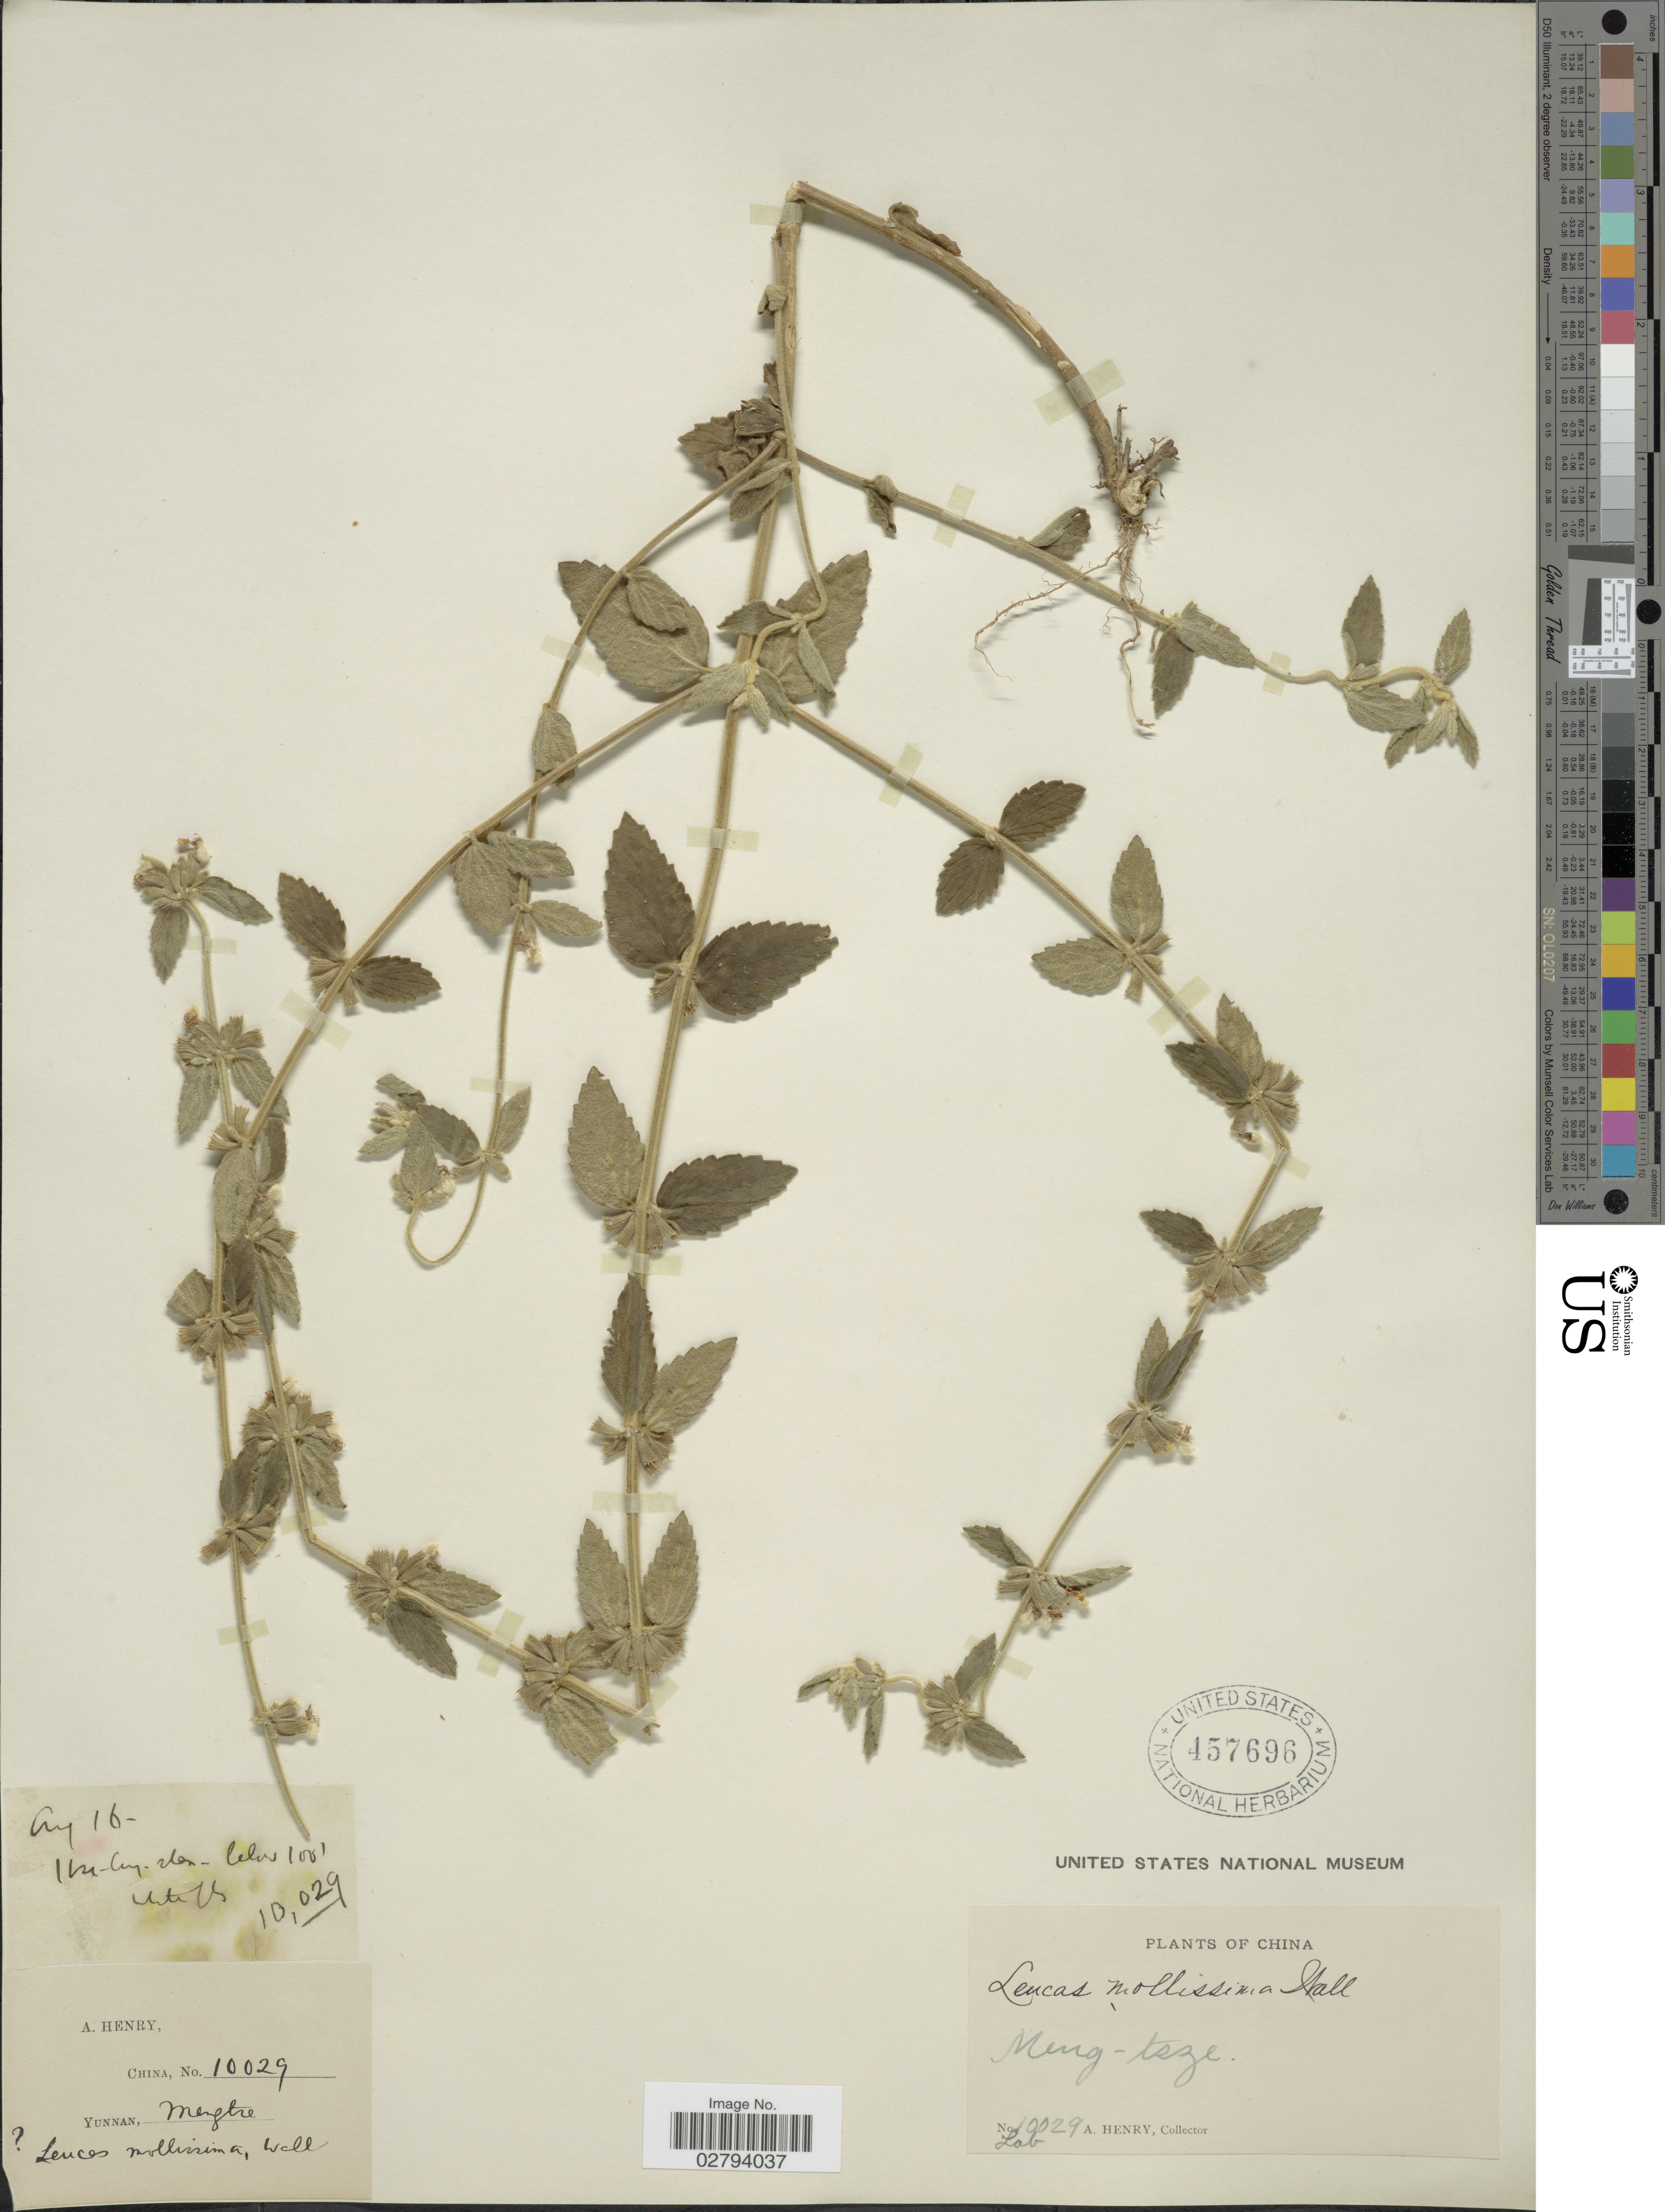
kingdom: Plantae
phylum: Tracheophyta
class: Magnoliopsida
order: Lamiales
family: Lamiaceae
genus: Leucas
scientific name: Leucas mollissima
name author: Gürke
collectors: A. Henry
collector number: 10029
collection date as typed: Transcribed d/m/y: /8/16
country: China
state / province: Yunnan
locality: Mengtze. Hsi ling shan.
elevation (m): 30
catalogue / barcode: US 457696